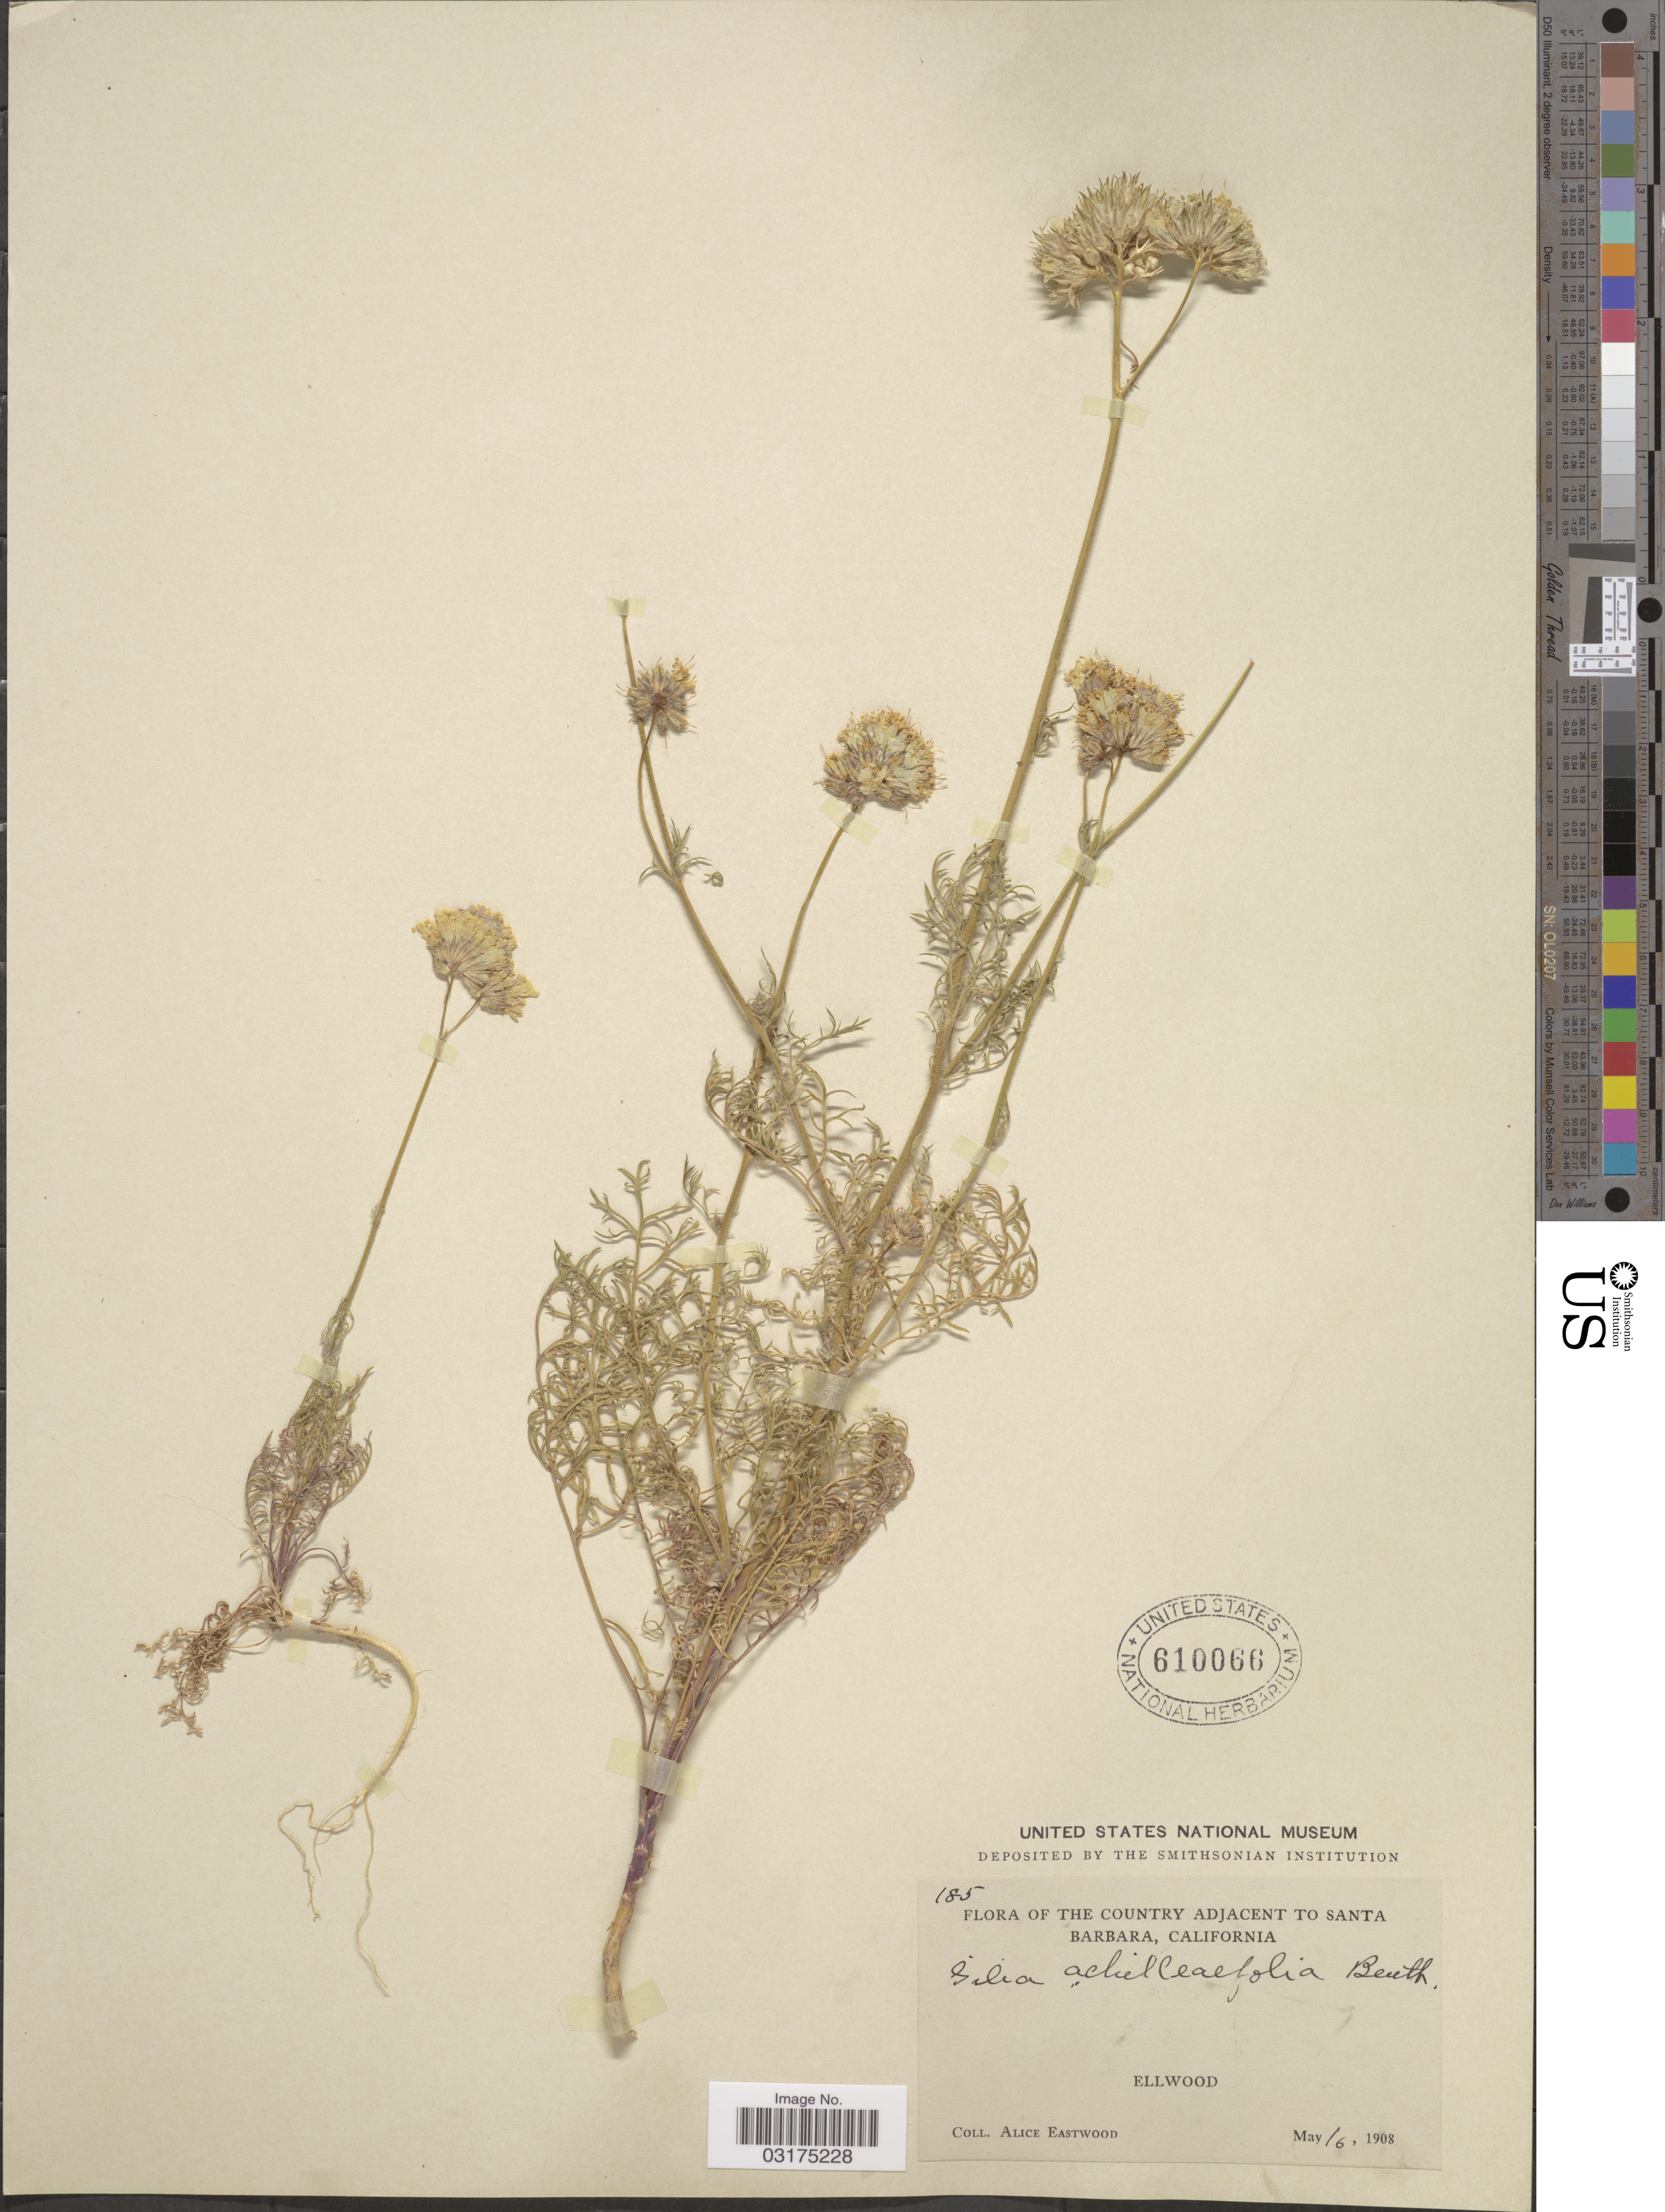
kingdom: Plantae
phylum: Tracheophyta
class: Magnoliopsida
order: Ericales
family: Polemoniaceae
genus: Gilia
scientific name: Gilia capitata subsp. abrotanifolia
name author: (Nutt. ex Greene) V.E. Grant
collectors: A. Eastwood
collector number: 185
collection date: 1908-05-16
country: United States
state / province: California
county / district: Santa Barbara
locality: The Country Adjacent to Santa Barbara, Ellwood.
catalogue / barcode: US 610066